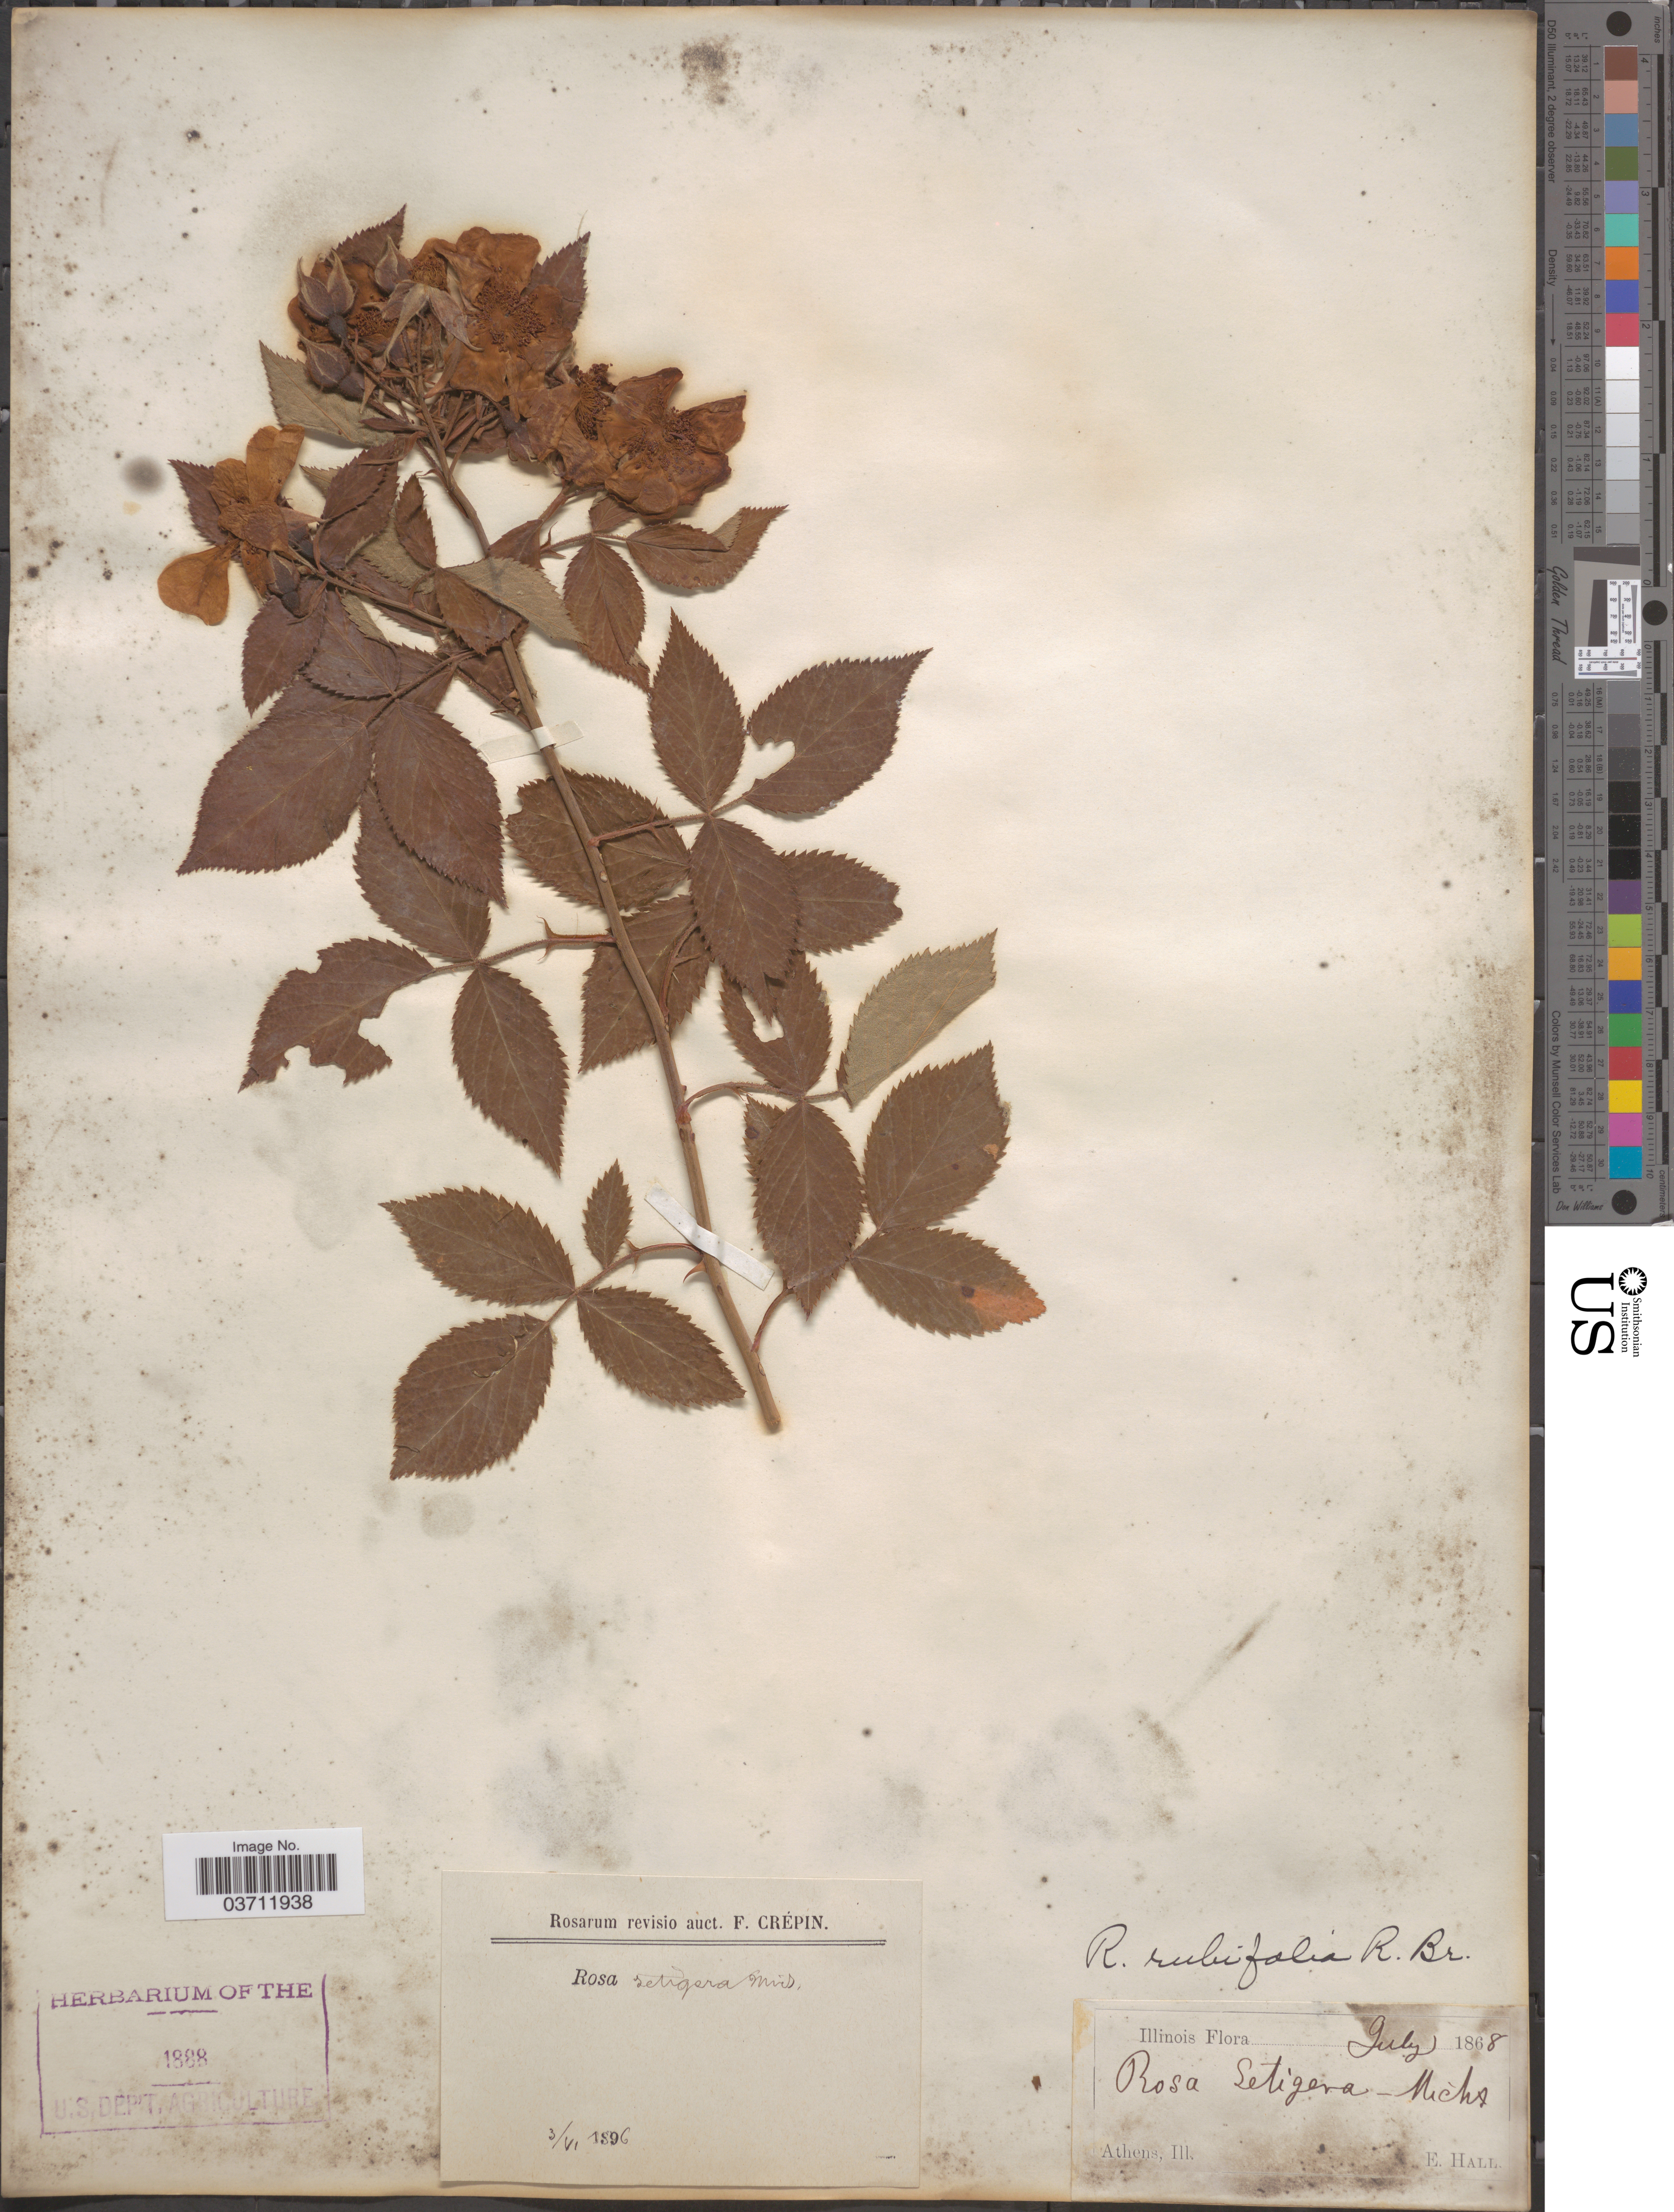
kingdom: Plantae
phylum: Tracheophyta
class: Magnoliopsida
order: Rosales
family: Rosaceae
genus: Rosa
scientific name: Rosa rubifolia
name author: R. Br.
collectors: E. Hall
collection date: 1868-07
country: United States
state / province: Illinois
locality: Athens.